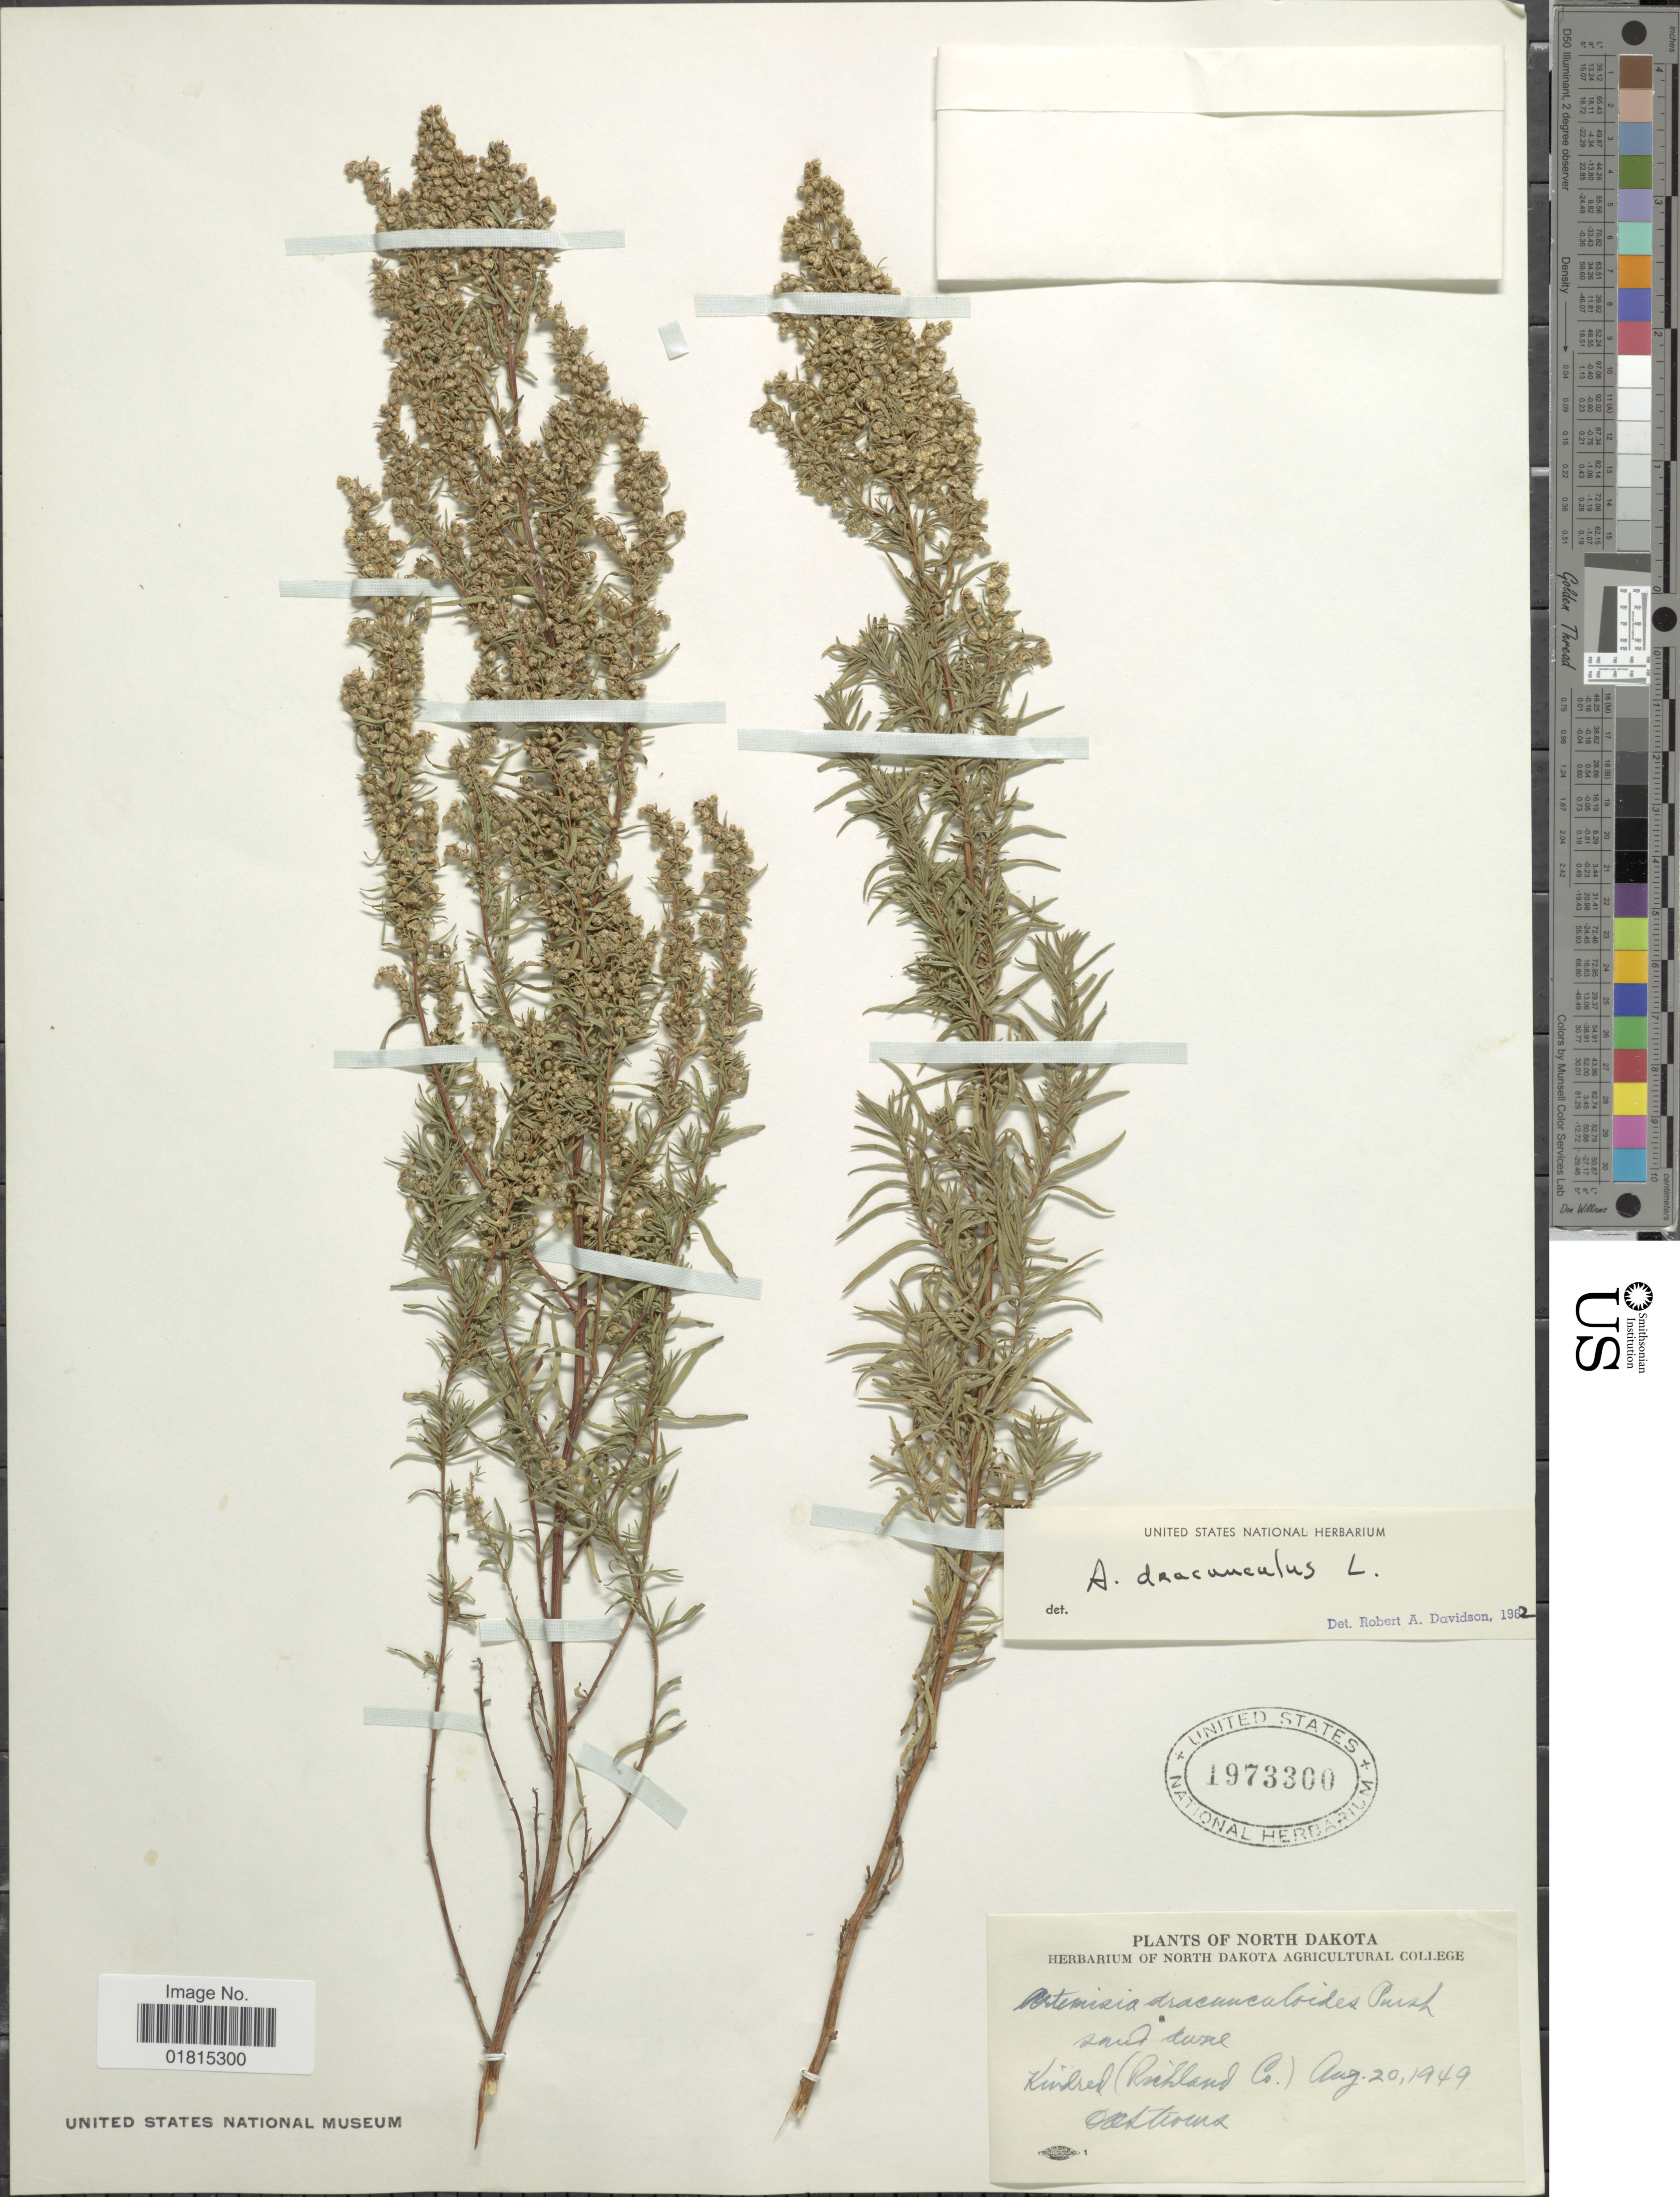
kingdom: Plantae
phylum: Tracheophyta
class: Magnoliopsida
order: Asterales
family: Asteraceae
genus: Artemisia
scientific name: Artemisia dracunculoides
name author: Pursh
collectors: O. A. Stevens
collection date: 1949-08-20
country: United States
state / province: North Dakota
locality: Kindred (Rochland Co.)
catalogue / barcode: US 1973300